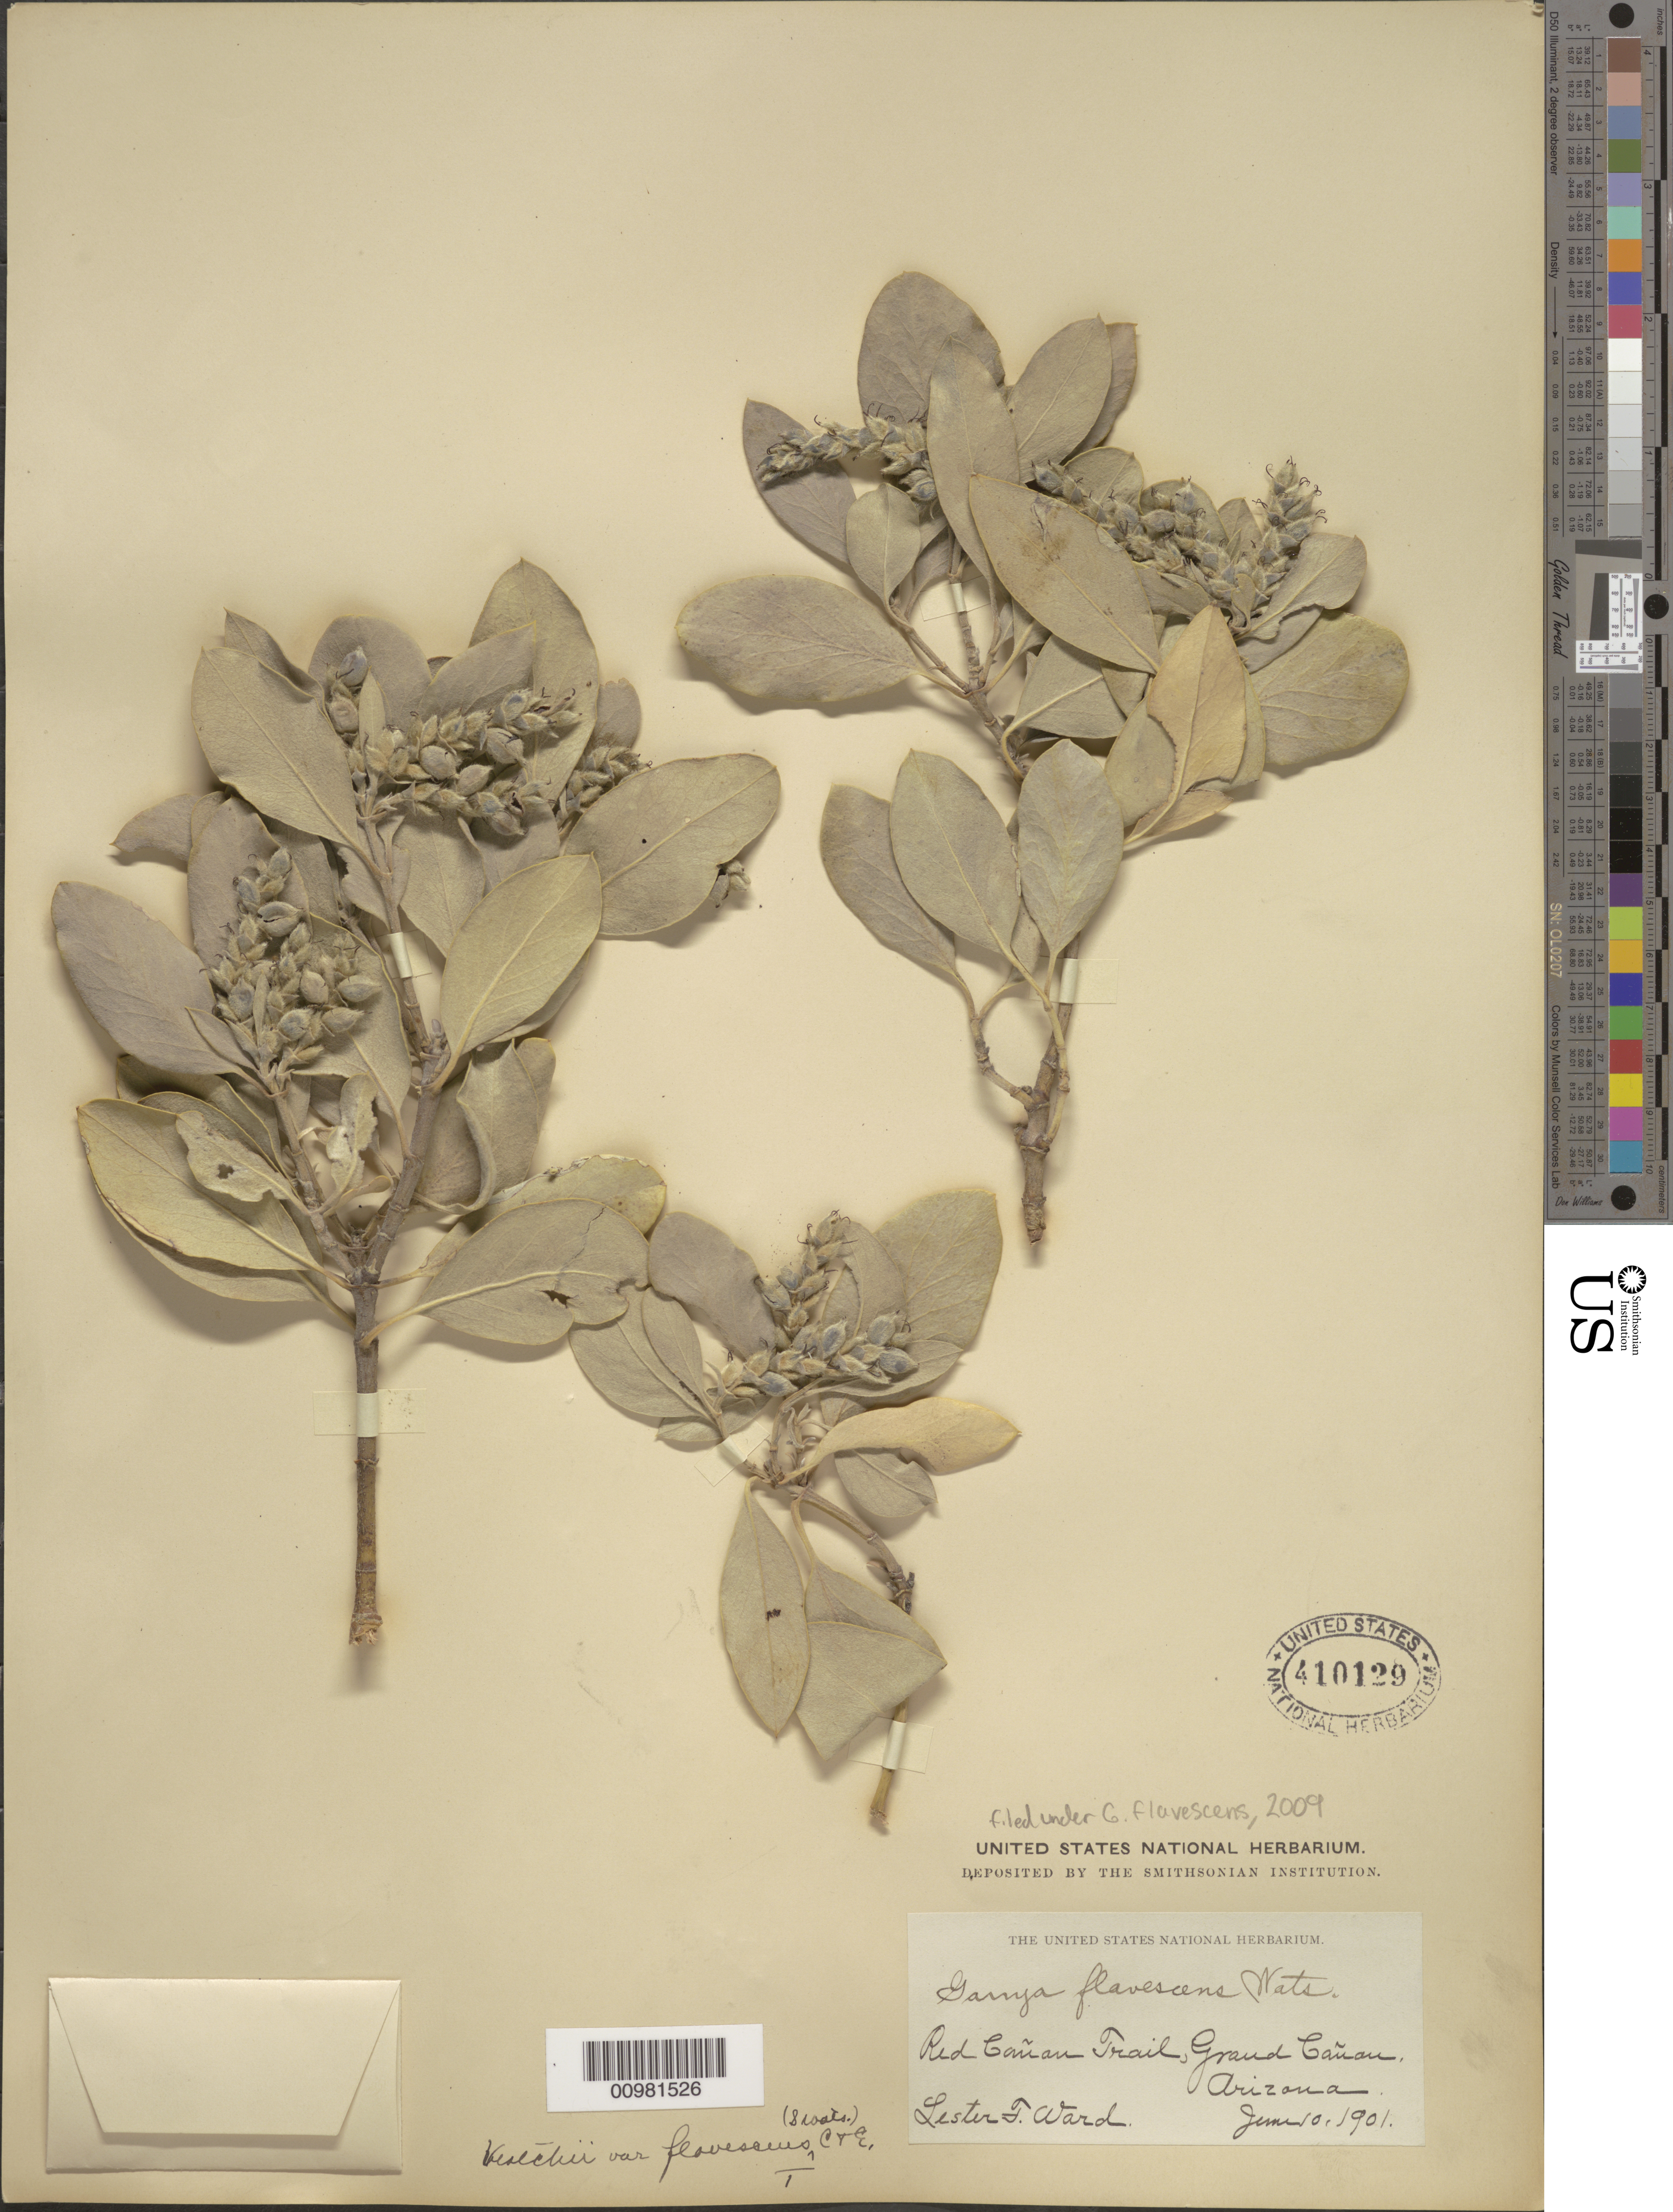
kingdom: Plantae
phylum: Tracheophyta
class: Magnoliopsida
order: Garryales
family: Garryaceae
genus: Garrya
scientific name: Garrya flavescens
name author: S. Watson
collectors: L. F. Ward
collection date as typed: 10 Jun 1901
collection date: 1901-06-10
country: United States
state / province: Arizona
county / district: Mohave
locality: Grand Canyon, Red Canyon Trail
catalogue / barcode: US 410129